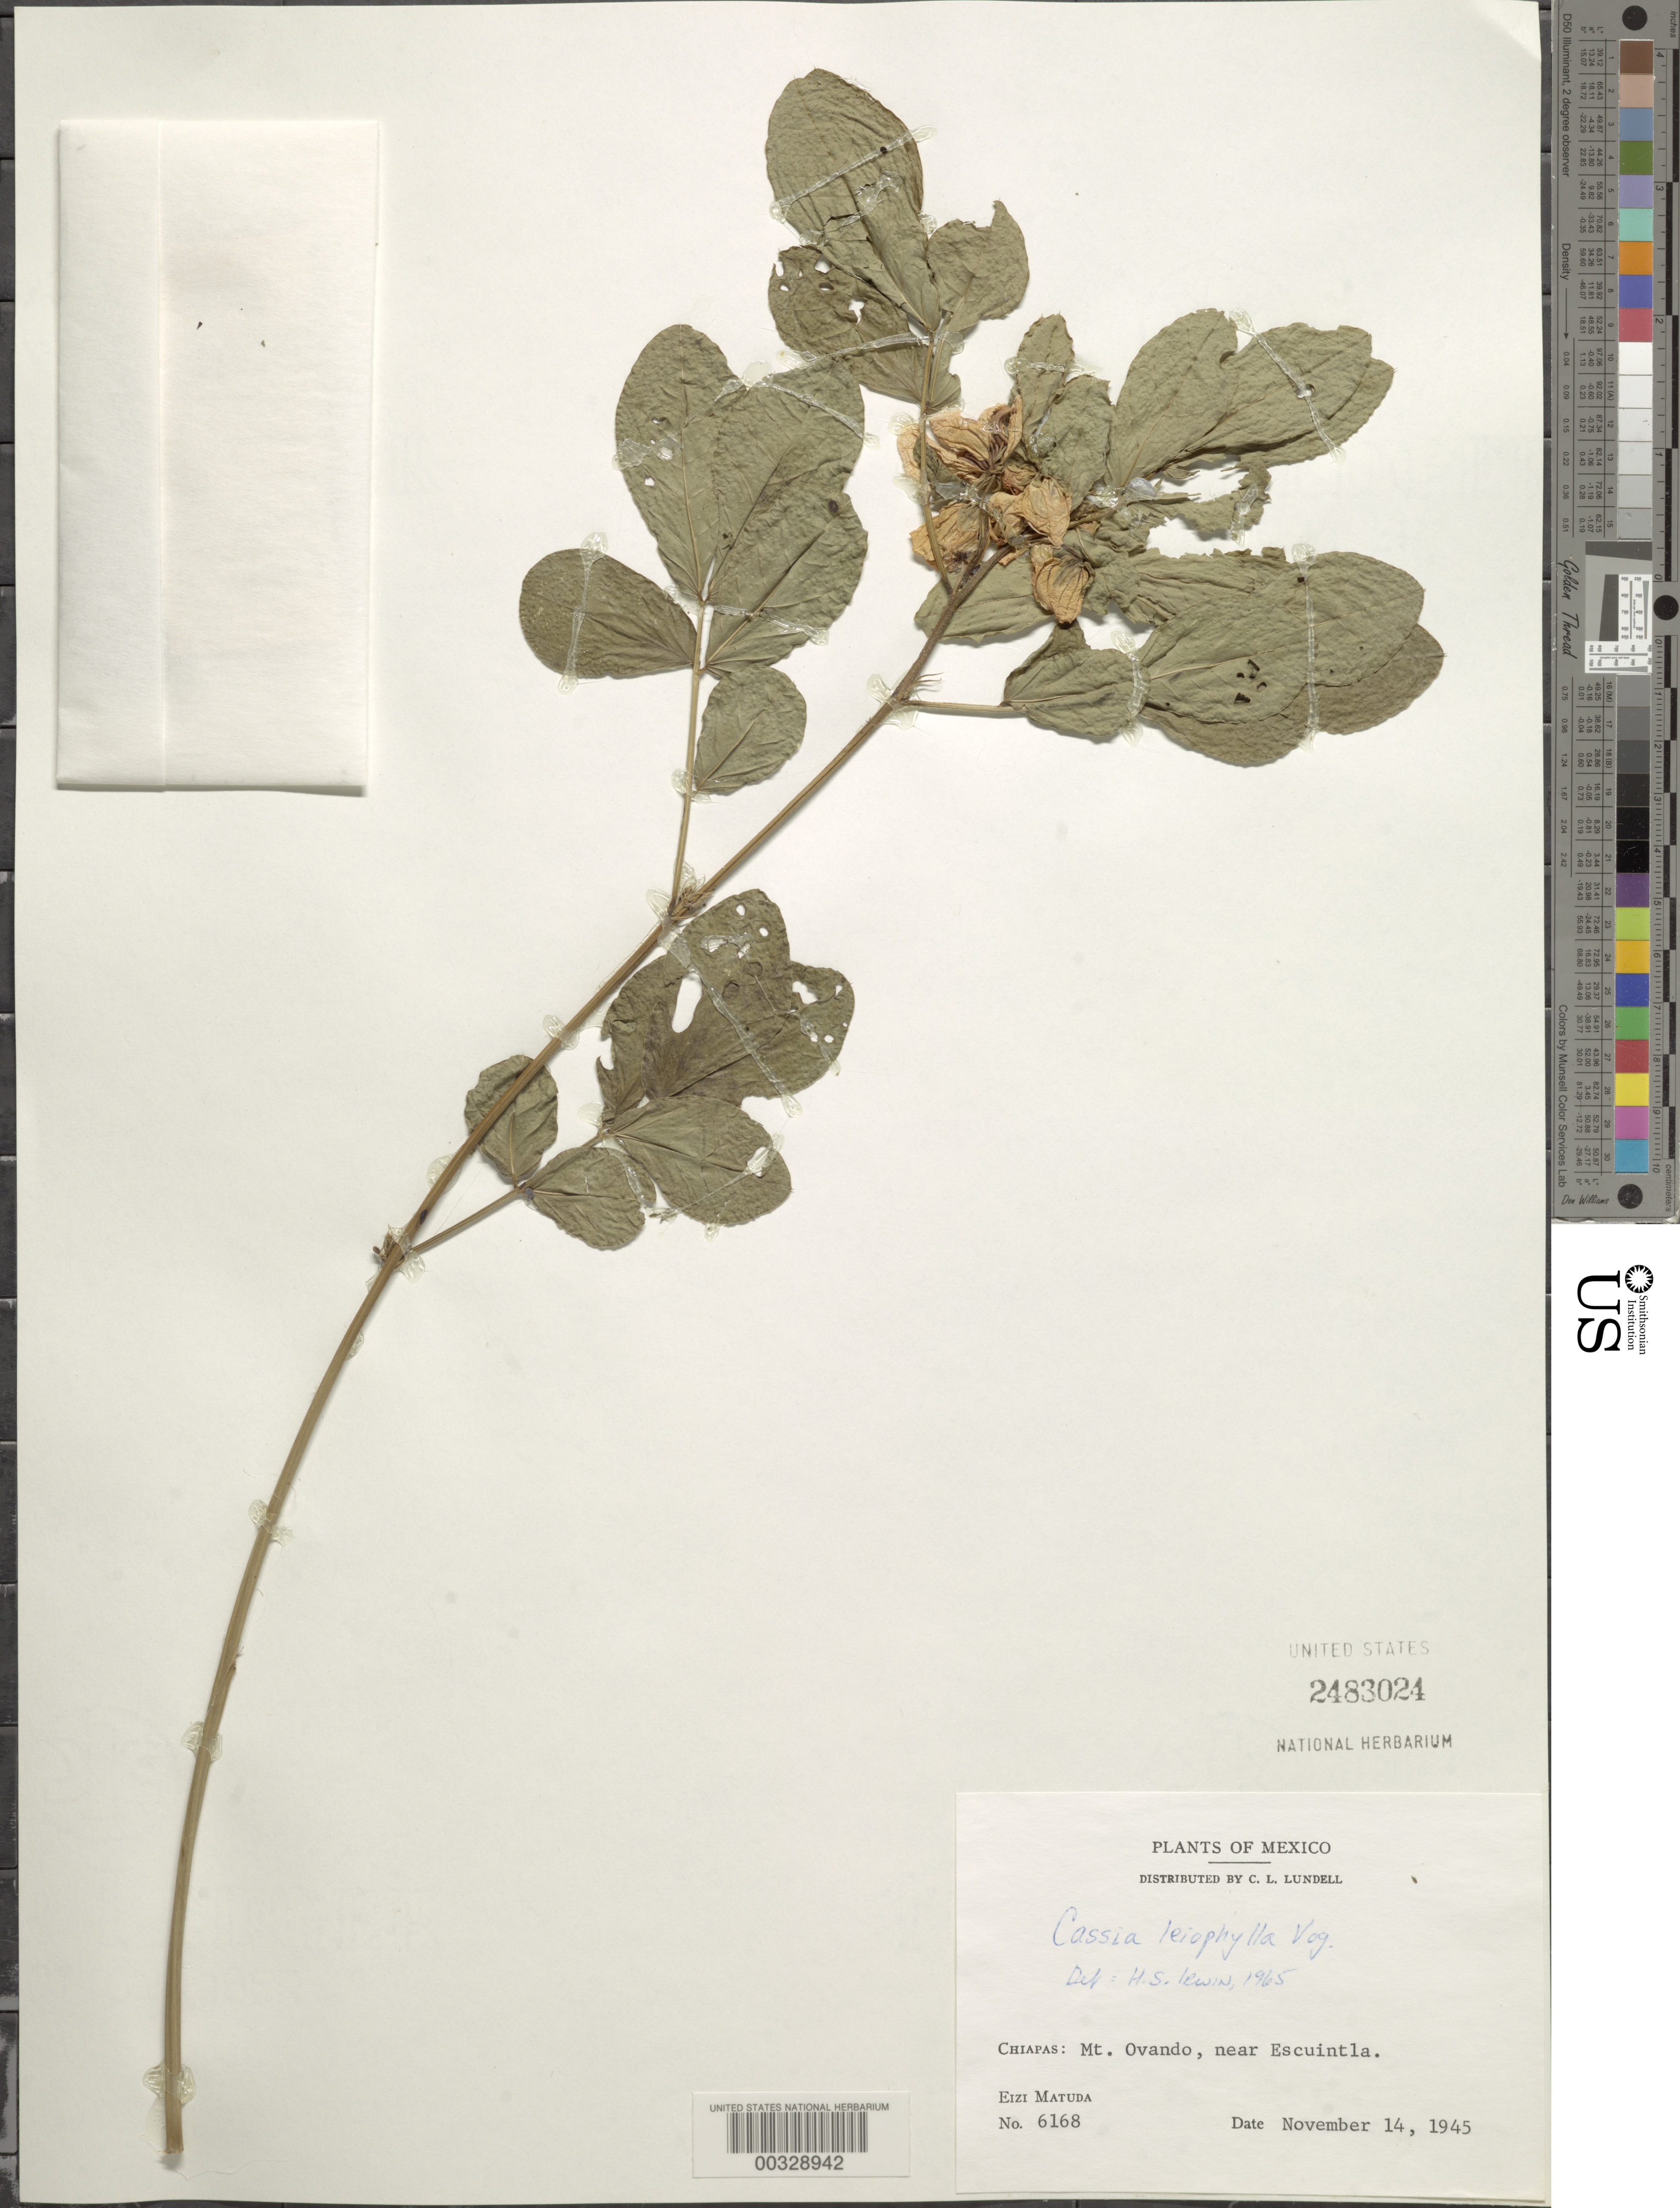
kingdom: Plantae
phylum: Tracheophyta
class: Magnoliopsida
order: Fabales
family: Fabaceae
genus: Senna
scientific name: Senna leiophylla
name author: (Vogel) H.S. Irwin & Barneby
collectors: E. Matuda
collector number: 6168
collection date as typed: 14 Nov 1945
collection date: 1945-11-14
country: Mexico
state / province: Chiapas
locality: Mt. Ovando, near Escuinta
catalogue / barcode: US 2483024